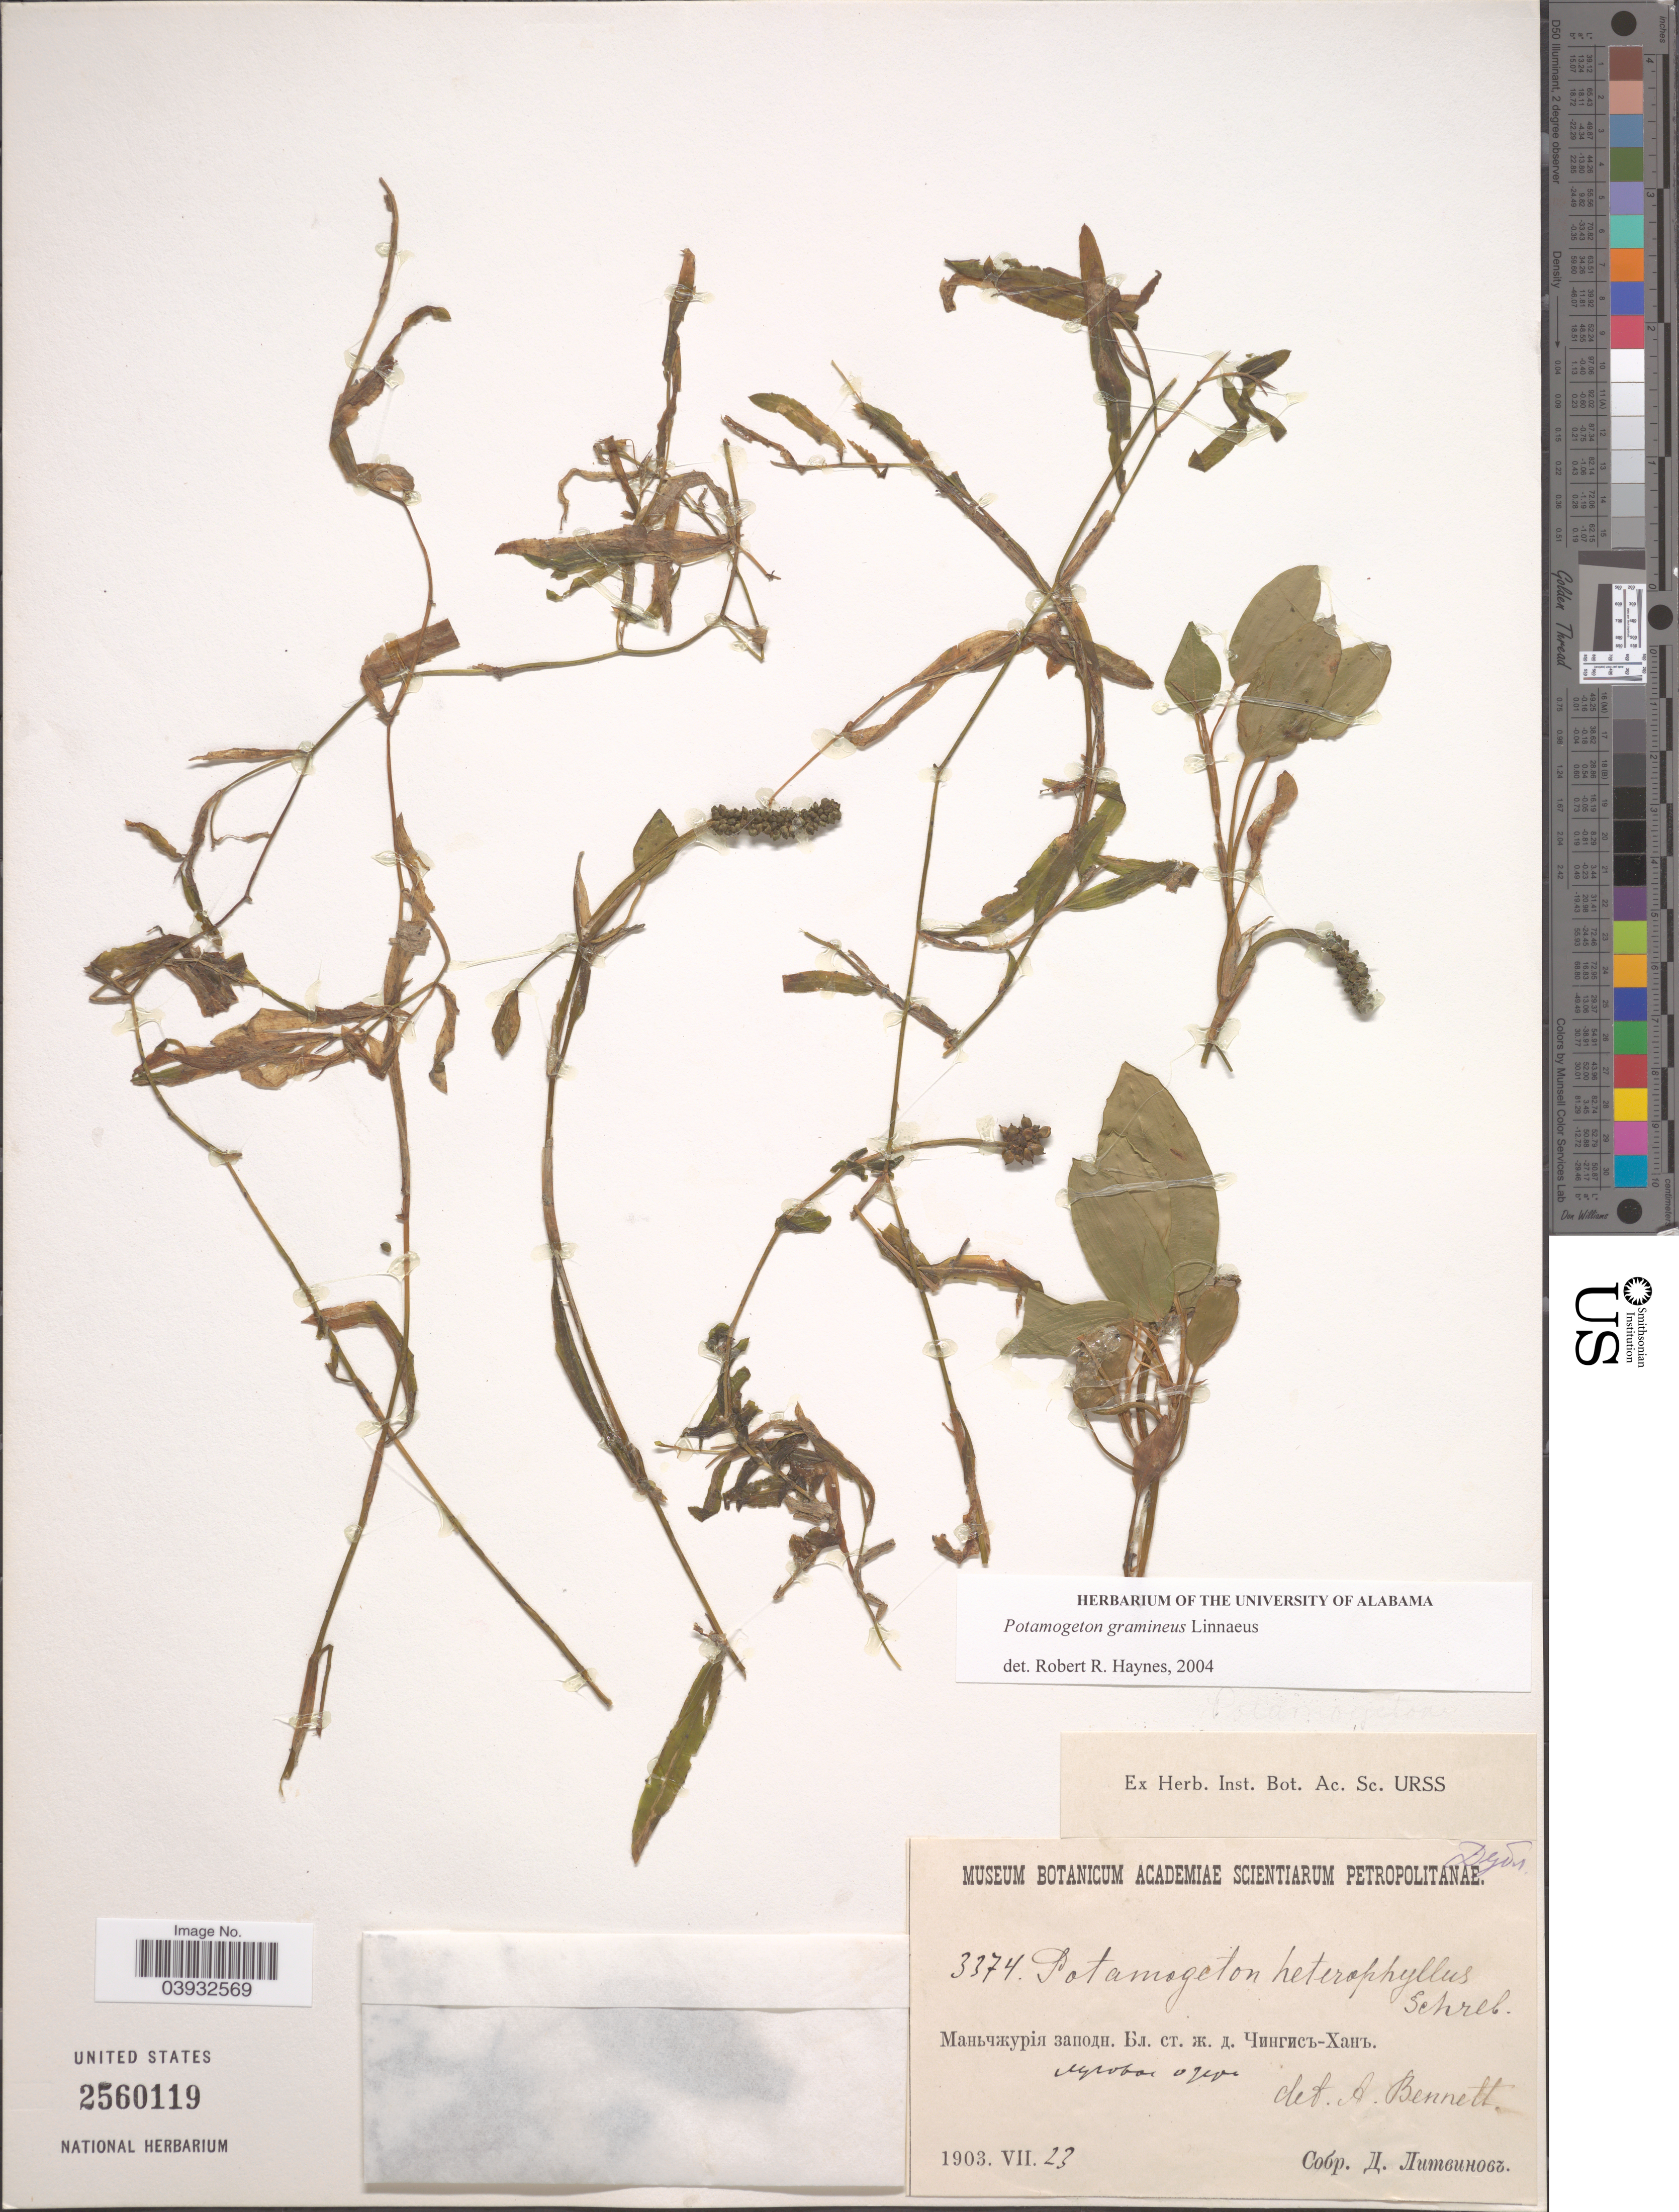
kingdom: Plantae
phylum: Tracheophyta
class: Liliopsida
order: Alismatales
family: Potamogetonaceae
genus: Potamogeton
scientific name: Potamogeton gramineus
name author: L.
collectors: X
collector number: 3374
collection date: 1903-07-23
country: China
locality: Near railroad station Chigis Khan, Manchuria.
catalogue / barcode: US 2560119